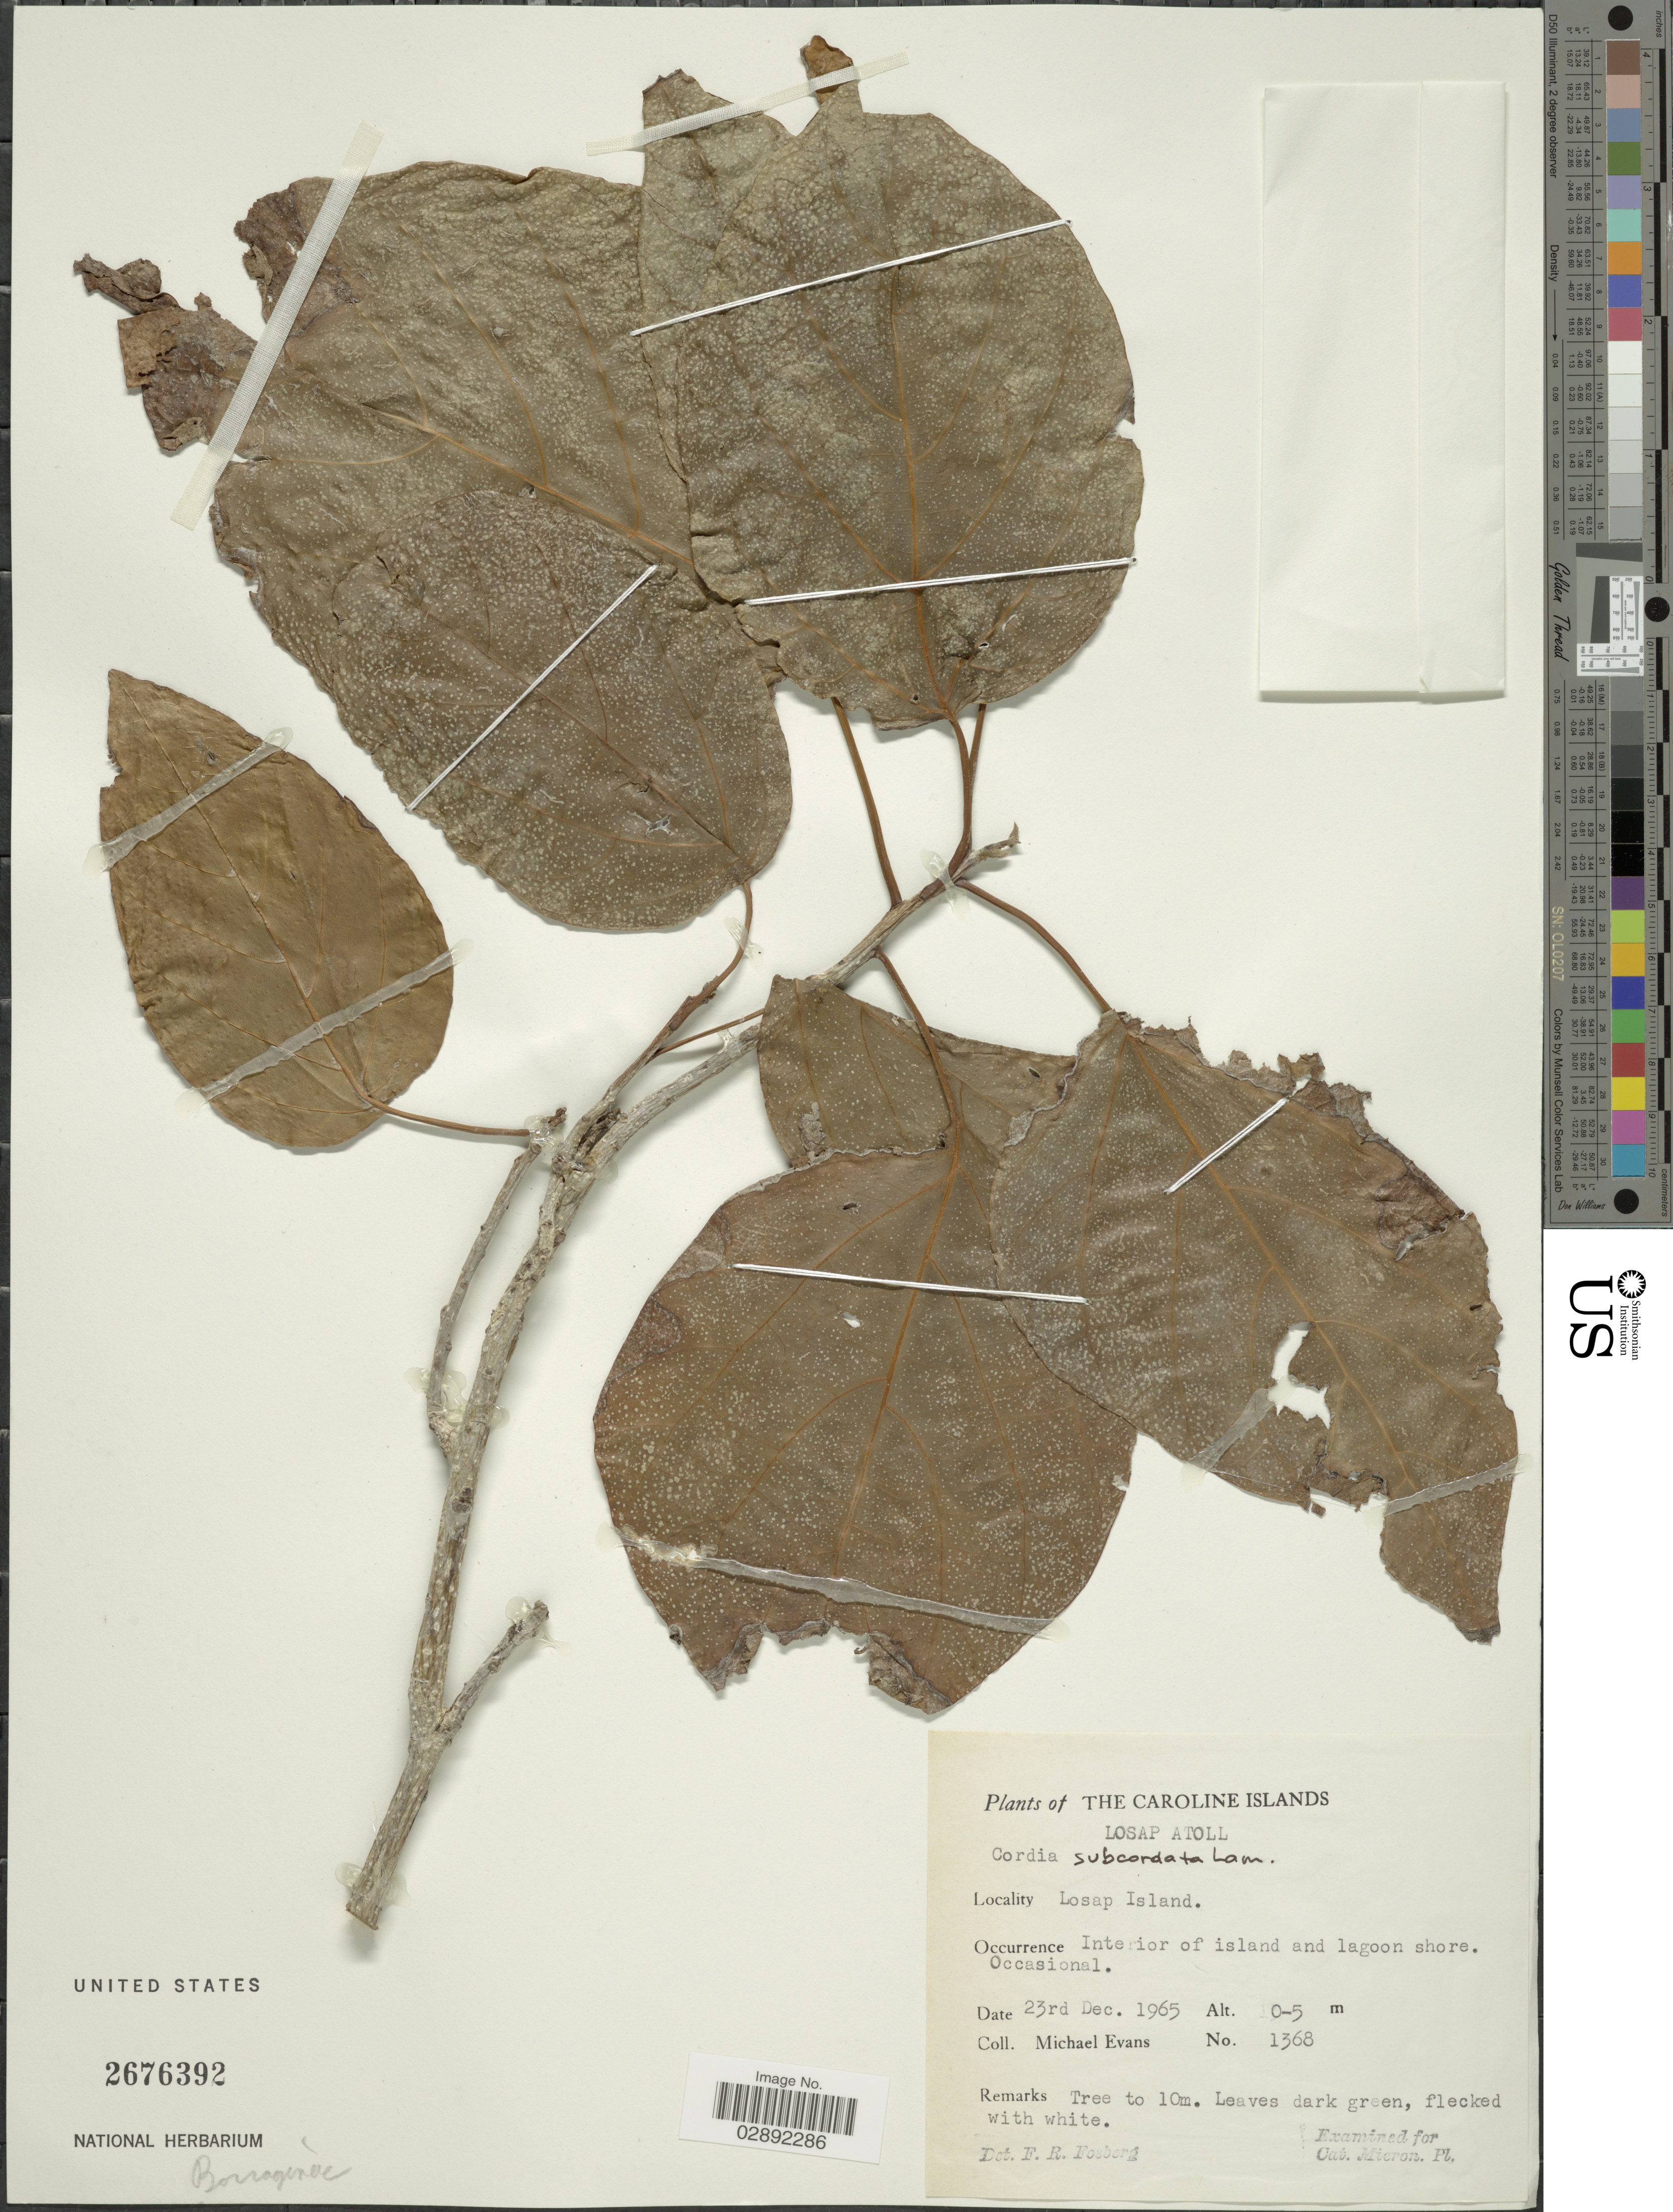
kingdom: Plantae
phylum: Tracheophyta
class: Magnoliopsida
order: Boraginales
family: Cordiaceae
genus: Cordia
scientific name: Cordia subcordata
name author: Lam.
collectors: M. Evans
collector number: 1368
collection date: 1965-12-23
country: Micronesia, Federated States of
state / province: Truk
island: Losap Atoll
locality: Caroline Islands. Losap Atoll. Losap Island. Interior of island and lagoon shore.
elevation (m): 0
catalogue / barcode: US 2676392